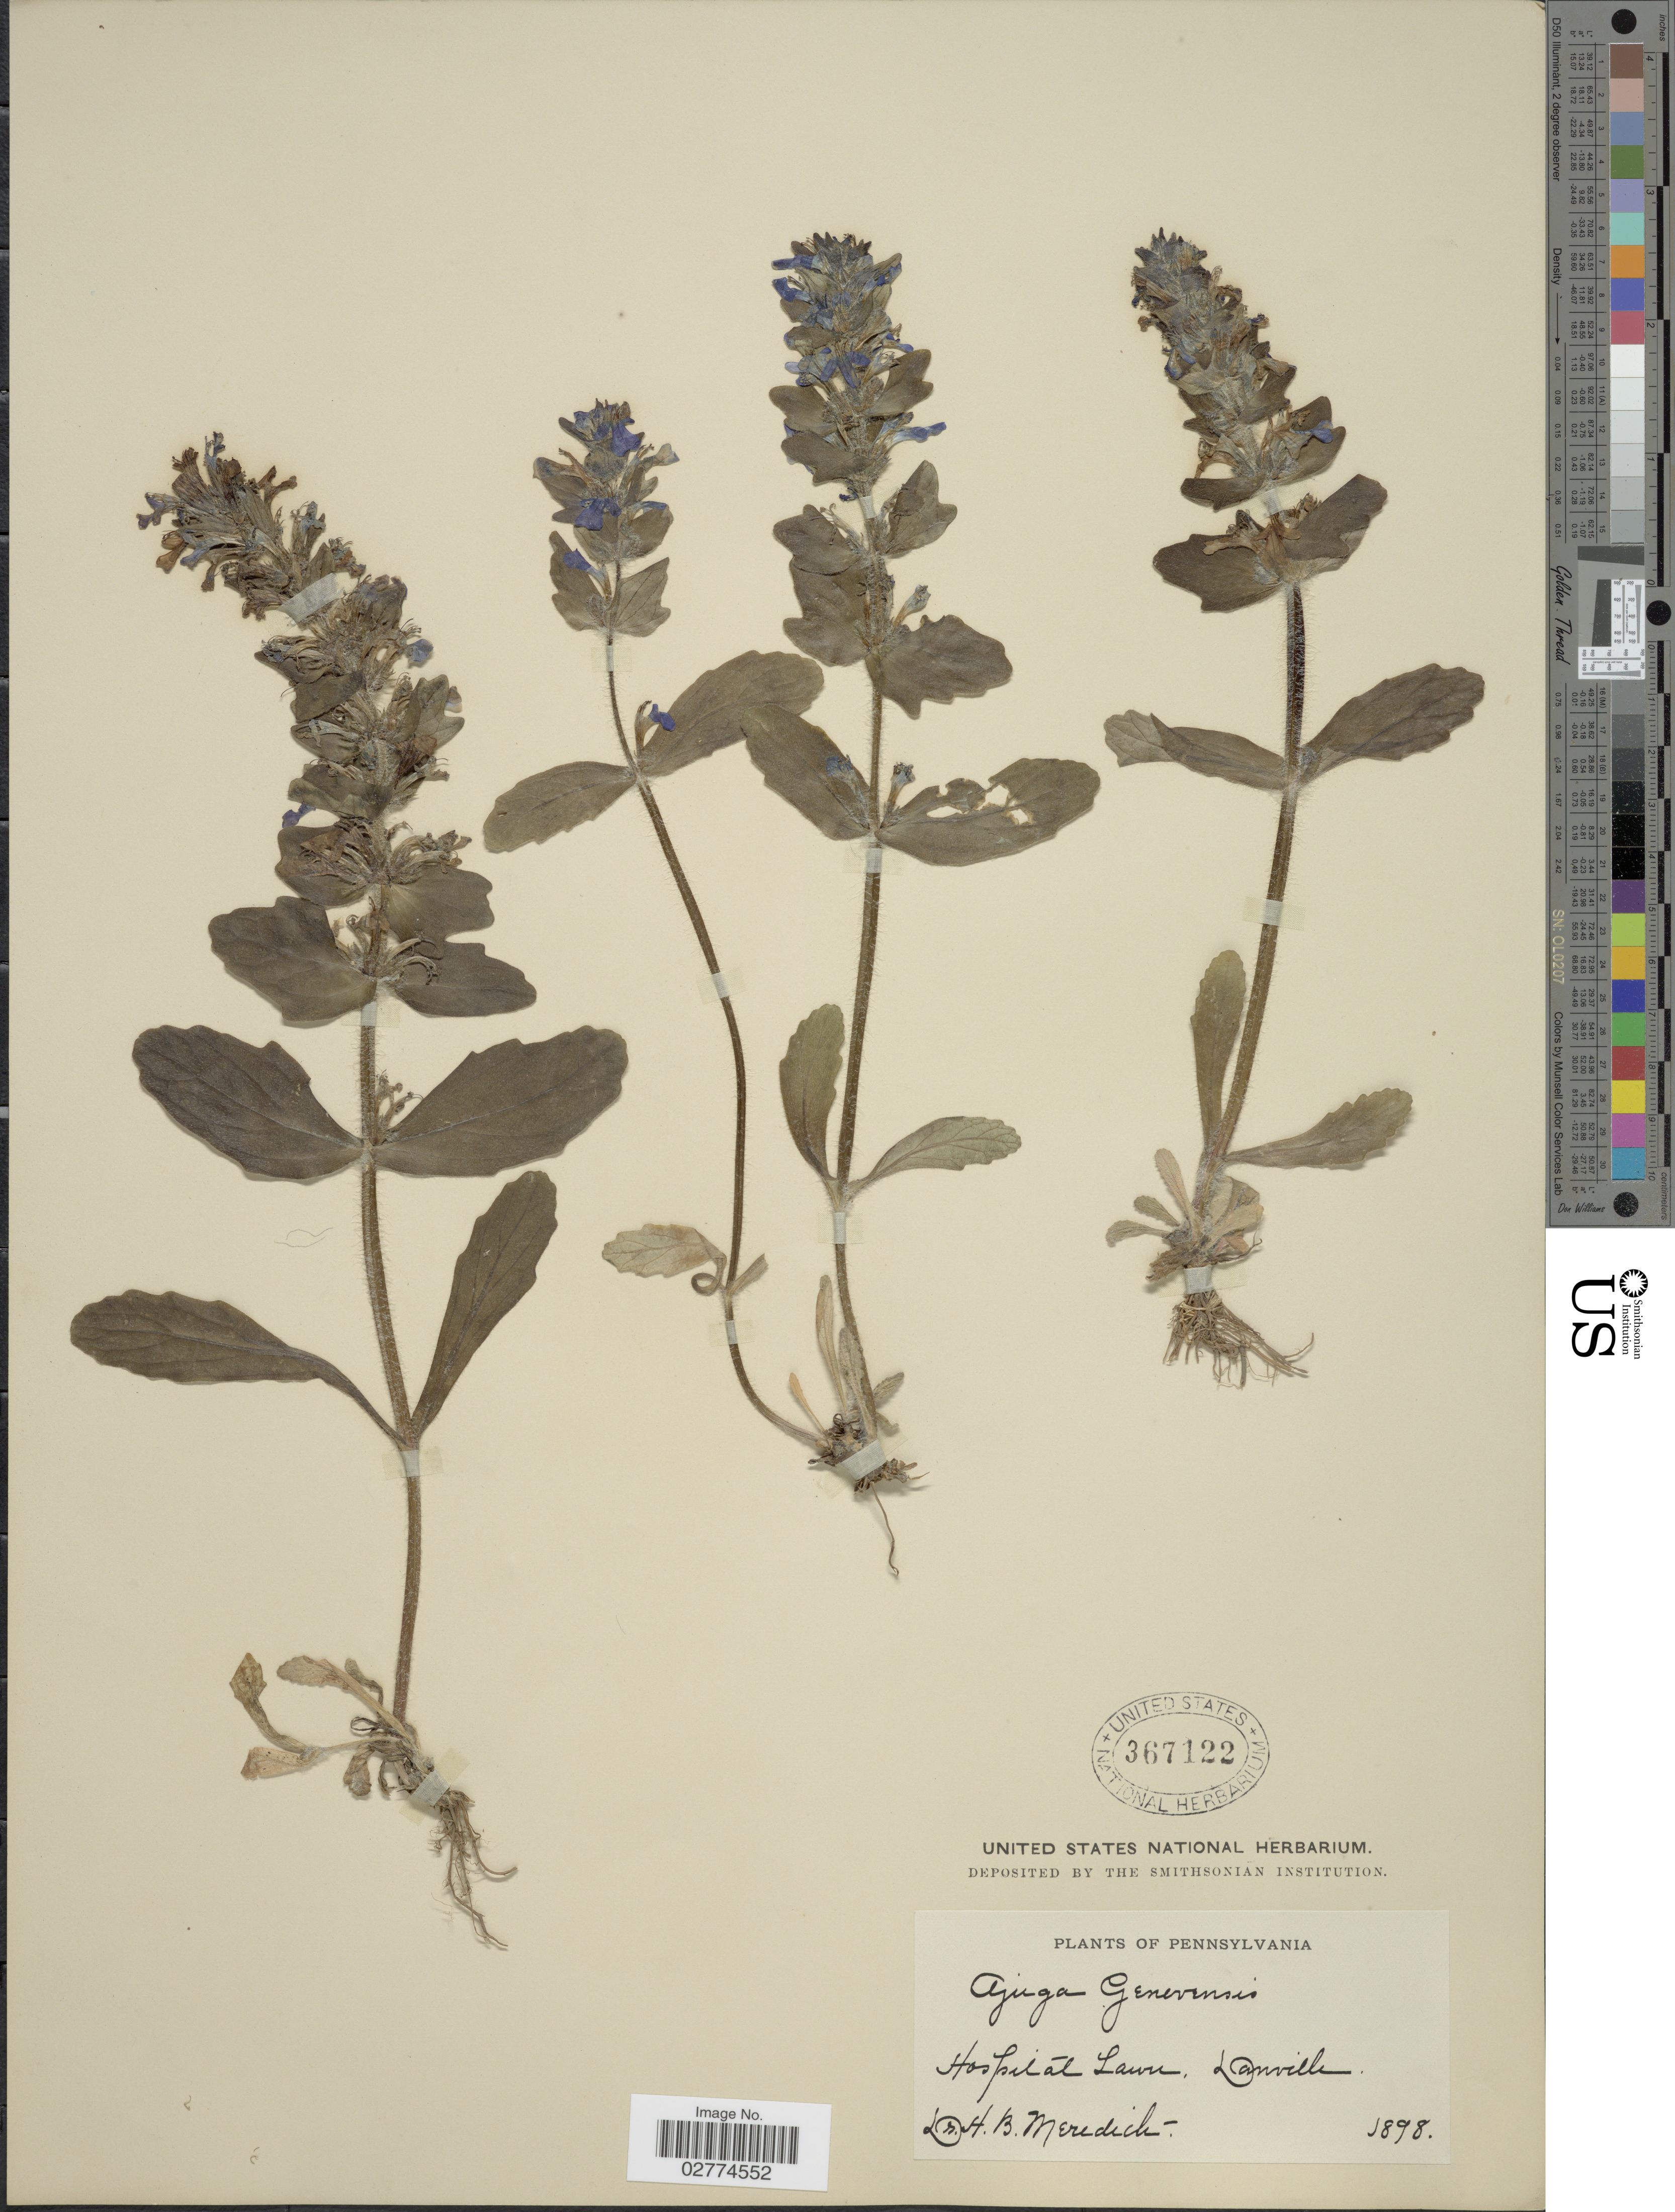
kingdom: Plantae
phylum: Tracheophyta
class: Magnoliopsida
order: Lamiales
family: Lamiaceae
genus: Ajuga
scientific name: Ajuga genevensis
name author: L.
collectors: H. Meredith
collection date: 1898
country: United States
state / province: Pennsylvania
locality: Hospital Lawn, Danville.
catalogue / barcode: US 367122